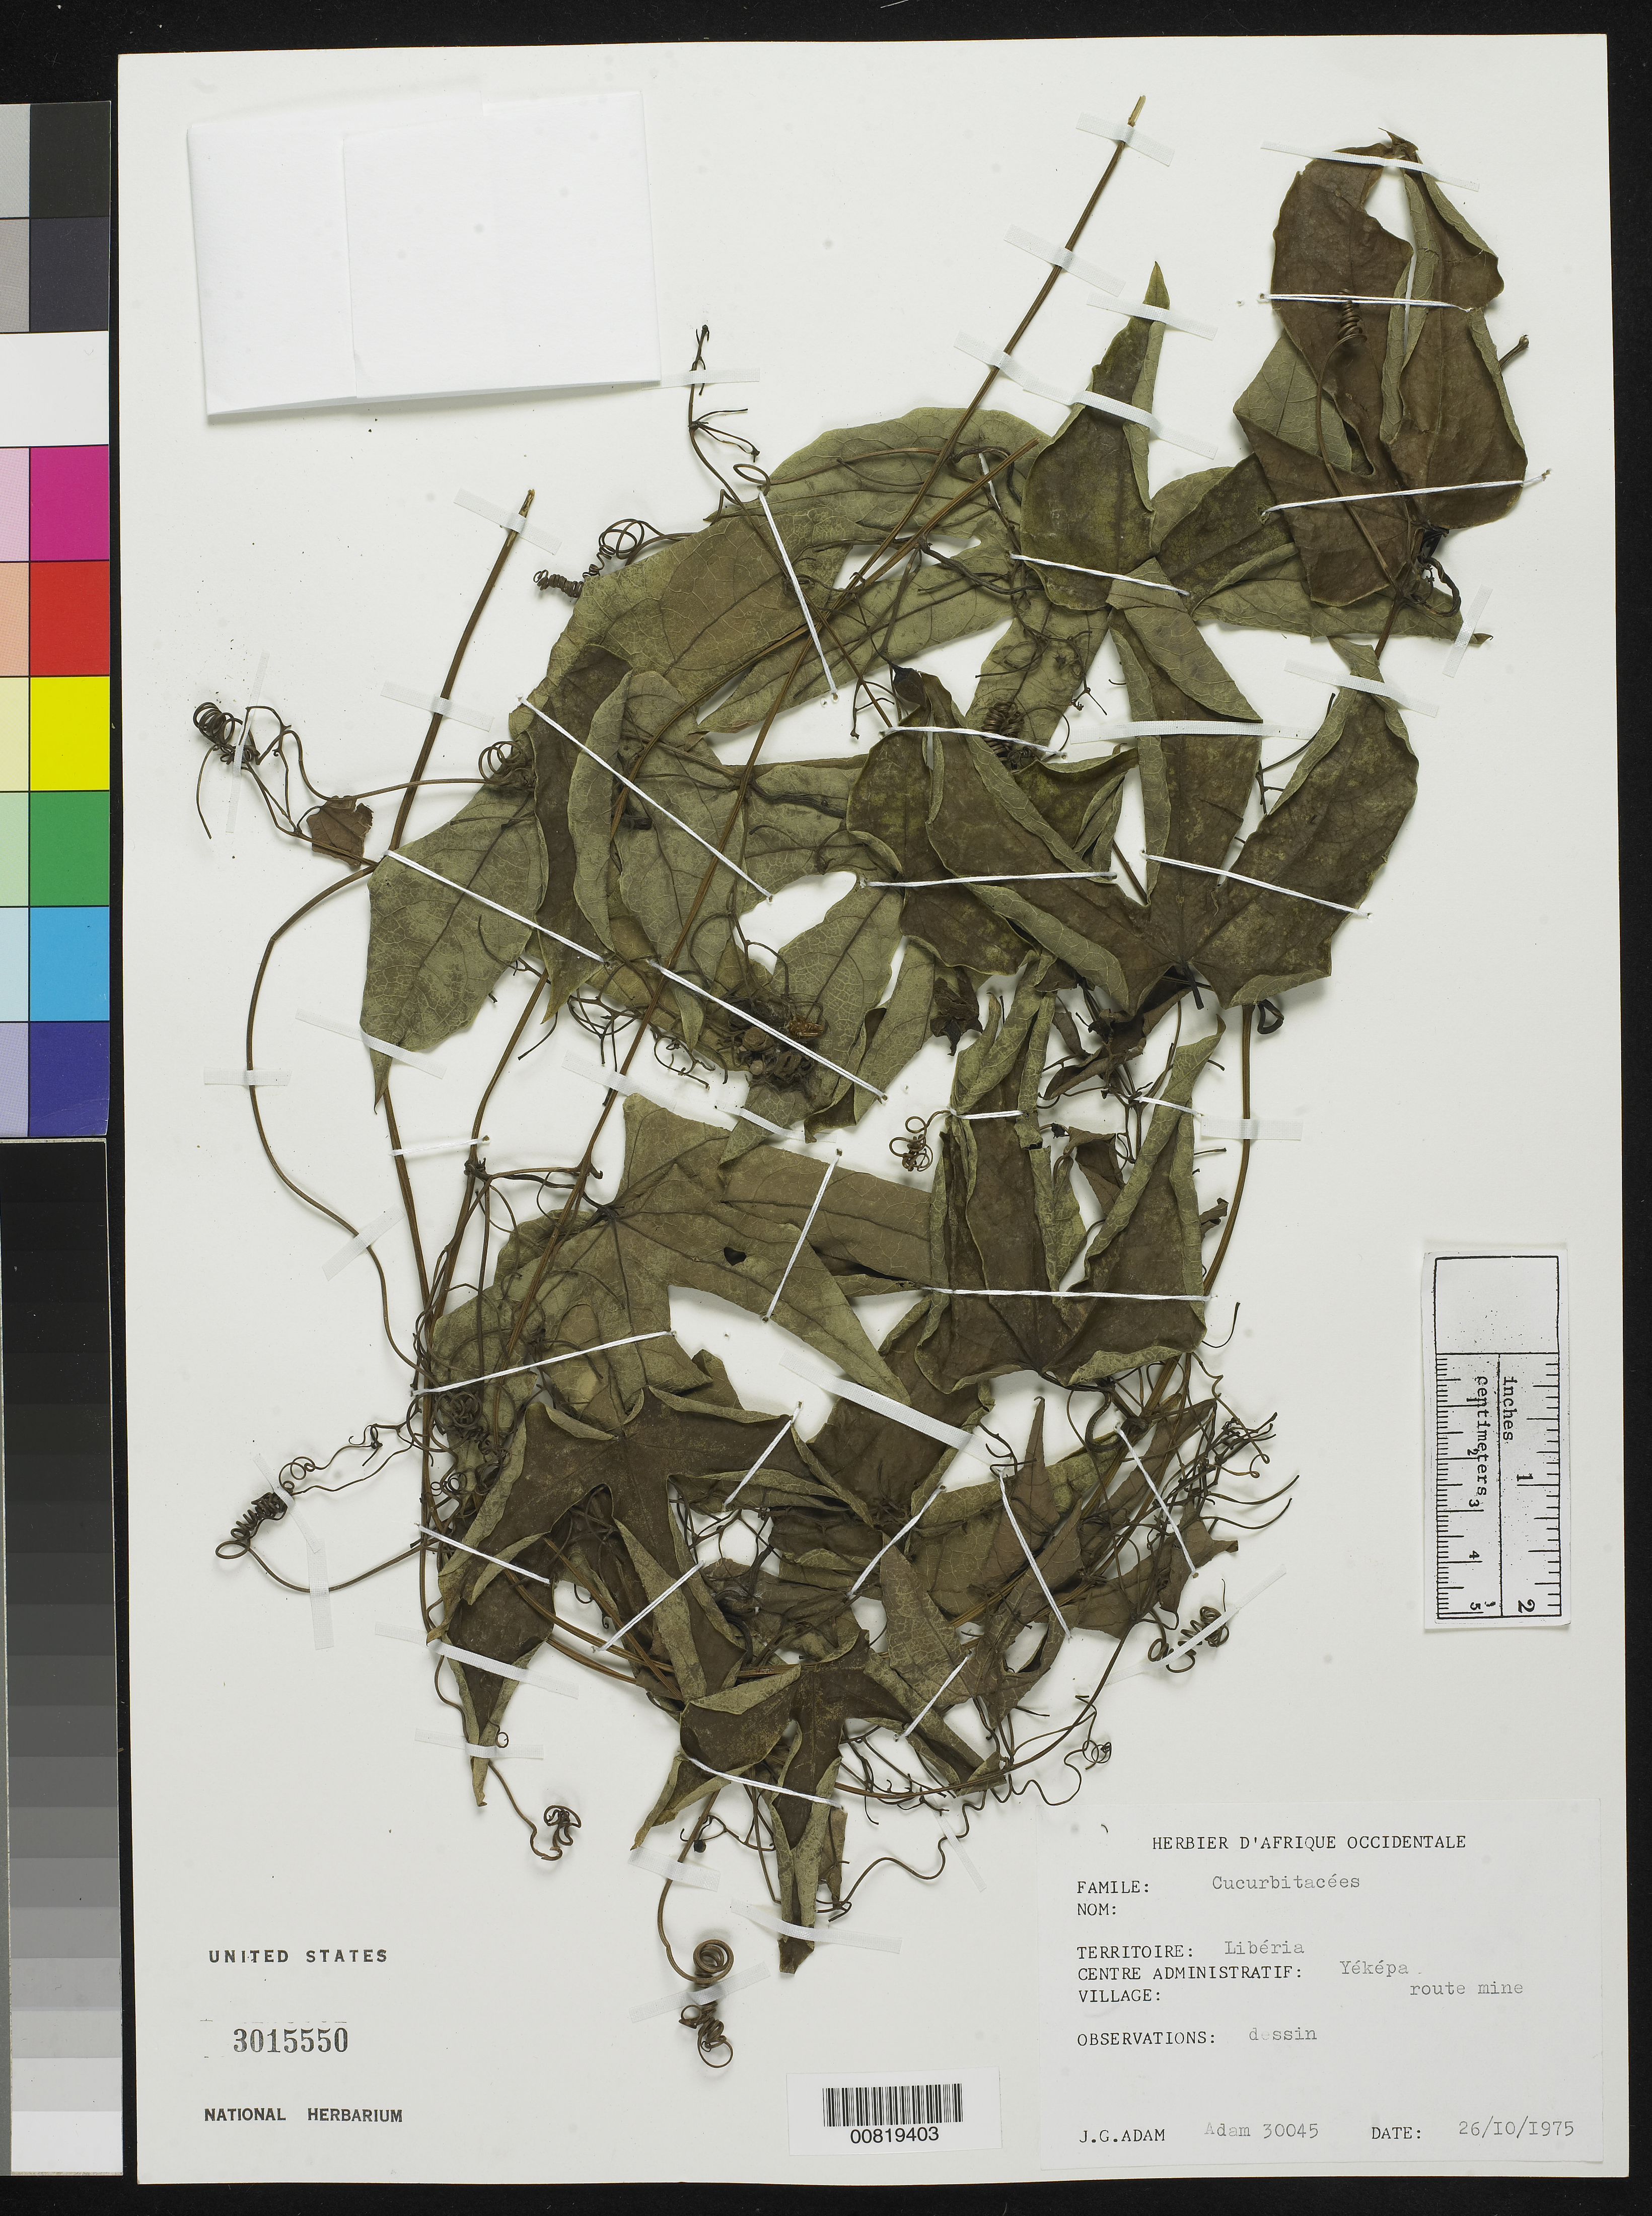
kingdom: Plantae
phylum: Tracheophyta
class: Magnoliopsida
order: Cucurbitales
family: Cucurbitaceae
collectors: J. Adam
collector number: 30045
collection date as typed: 26 Oct 1975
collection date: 1975-10-26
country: Liberia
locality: Yéképa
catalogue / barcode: US 3015550